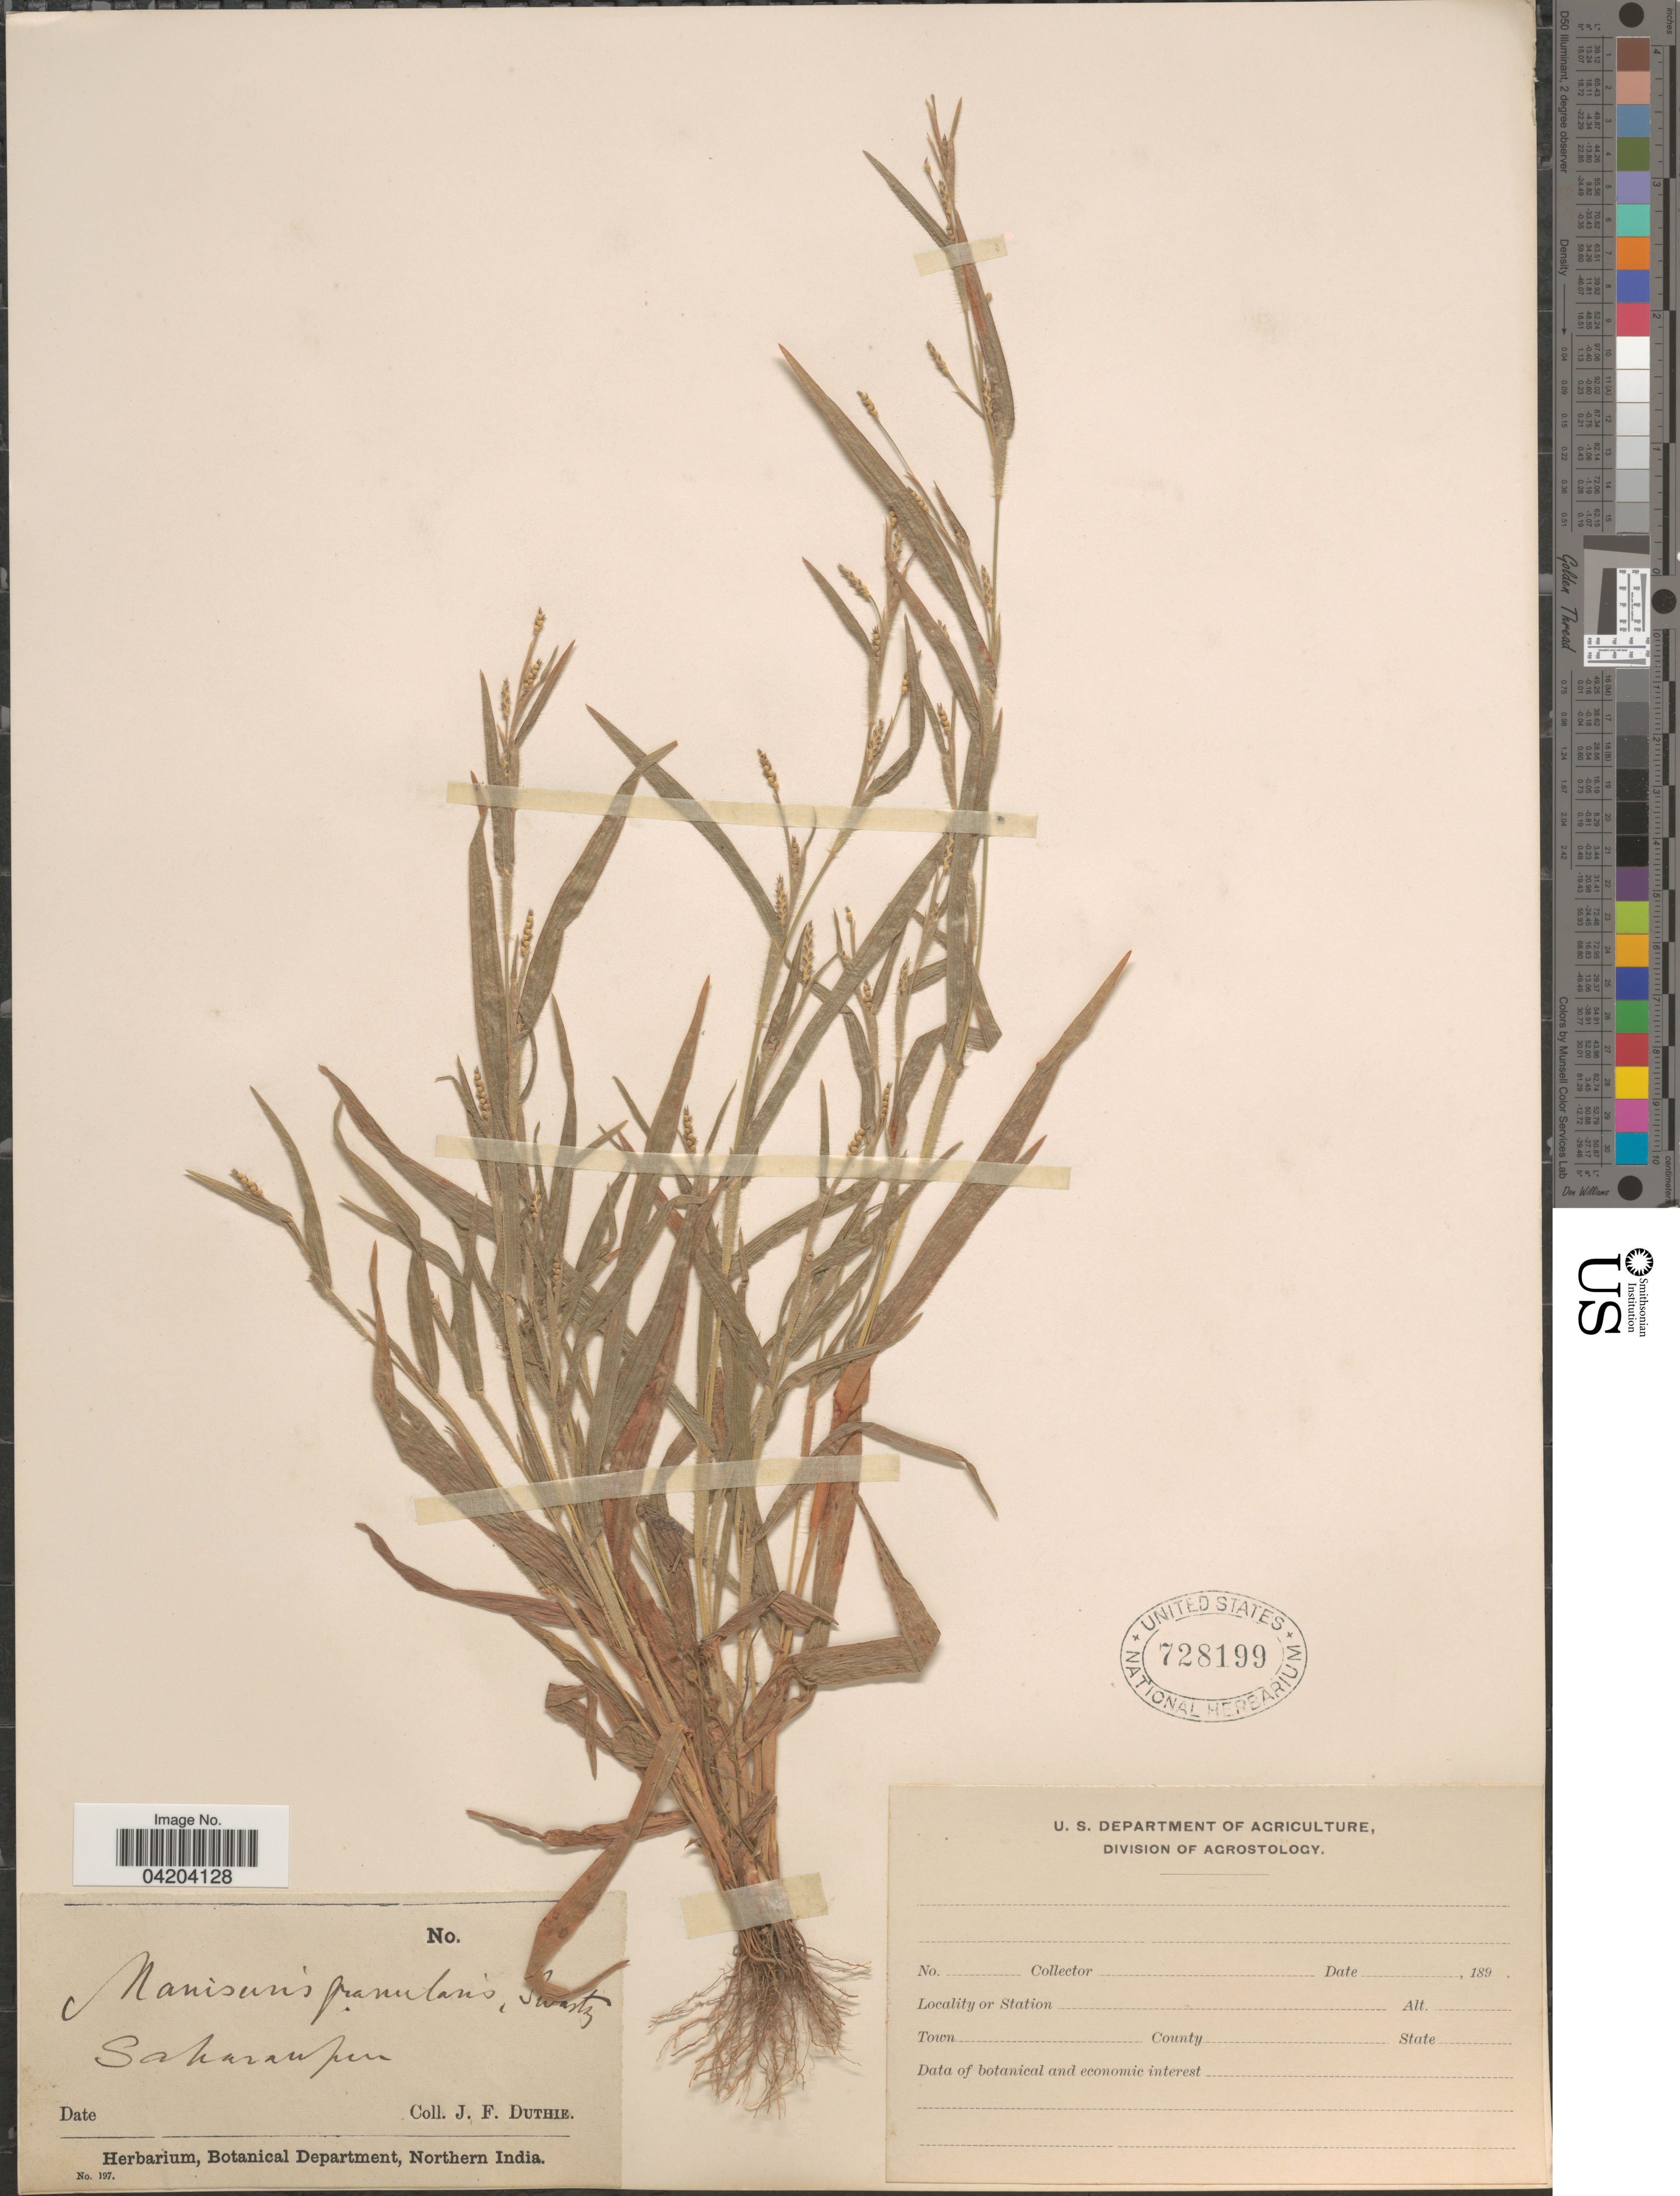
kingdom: Plantae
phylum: Tracheophyta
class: Liliopsida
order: Poales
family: Poaceae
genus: Mnesithea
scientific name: Mnesithea granularis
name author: (L.) de Koning & Sosef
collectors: J. F. Duthie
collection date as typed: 189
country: India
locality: Saharanpur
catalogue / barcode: US 728199